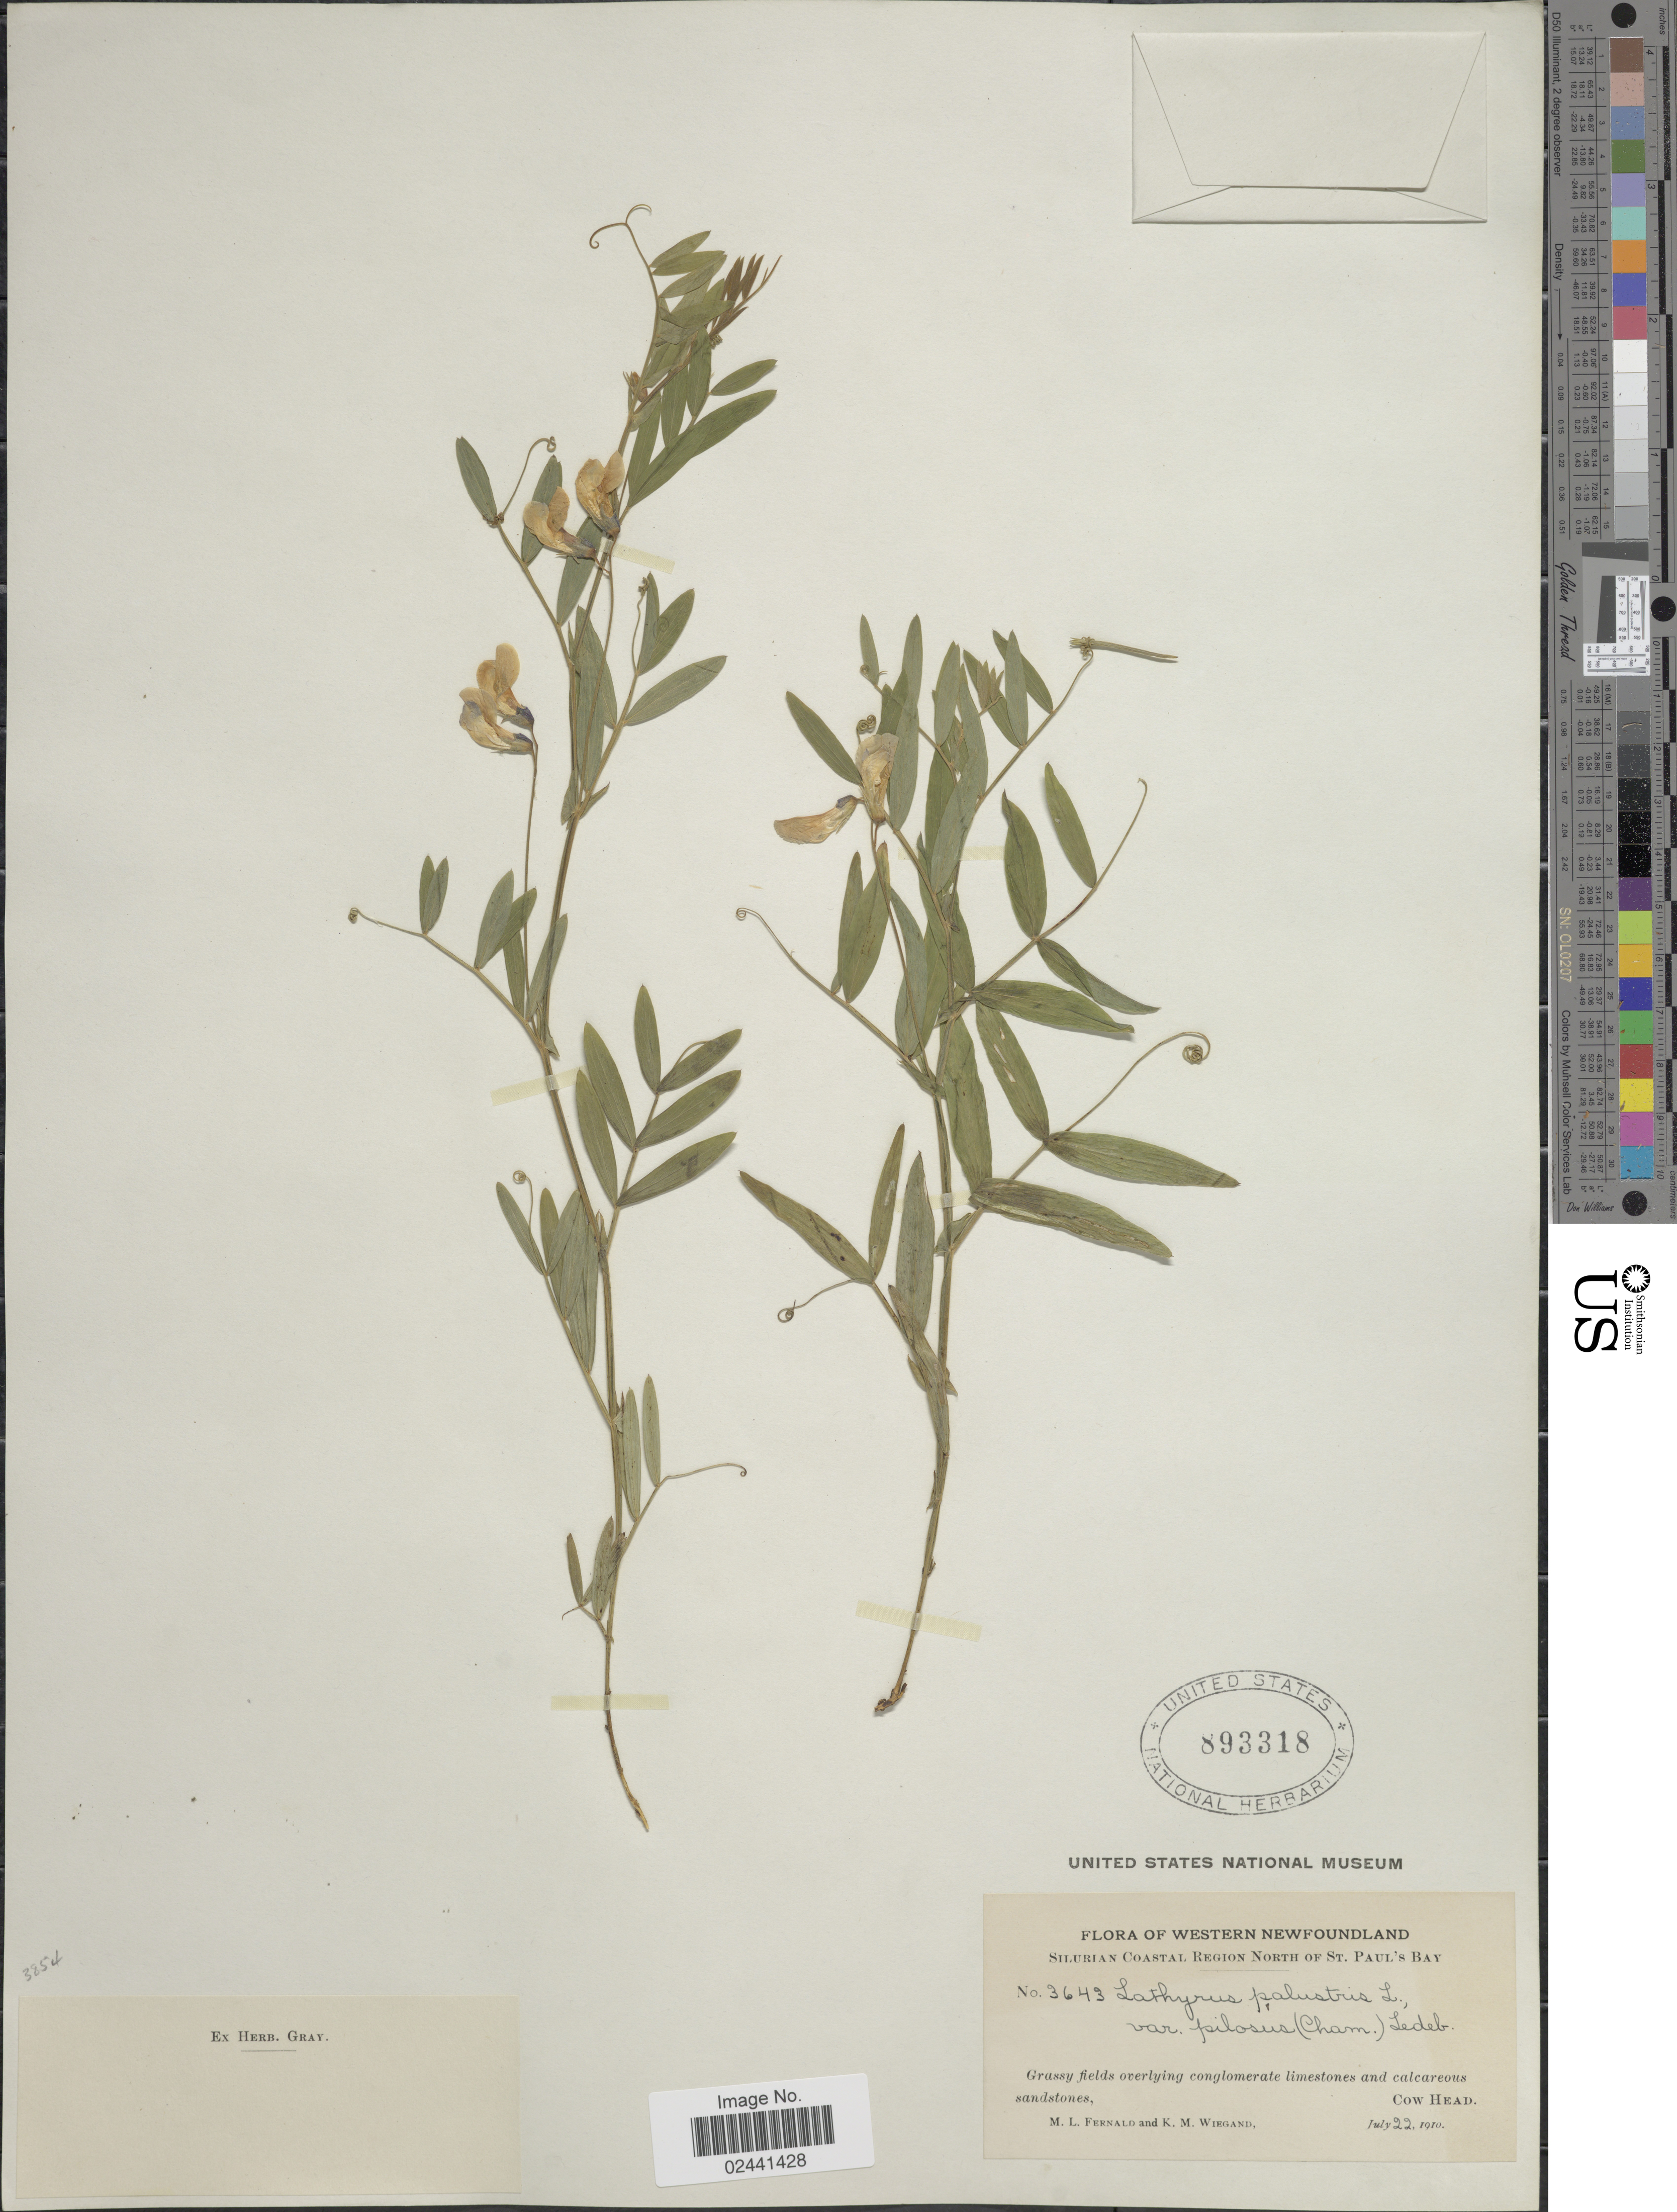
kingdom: Plantae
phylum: Tracheophyta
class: Magnoliopsida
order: Fabales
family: Fabaceae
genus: Lathyrus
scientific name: Lathyrus palustris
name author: L.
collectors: M. L. Fernald & K. M. Wiegand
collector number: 3643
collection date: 1910-07-22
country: Canada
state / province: Newfoundland and Labrador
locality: Western Newfoundland, Silurian Coastal Region North of St. Paul's Bay, Grassy fields overlying conglomerate limestone and calcareous sandstones, Cow Head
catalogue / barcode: US 893318